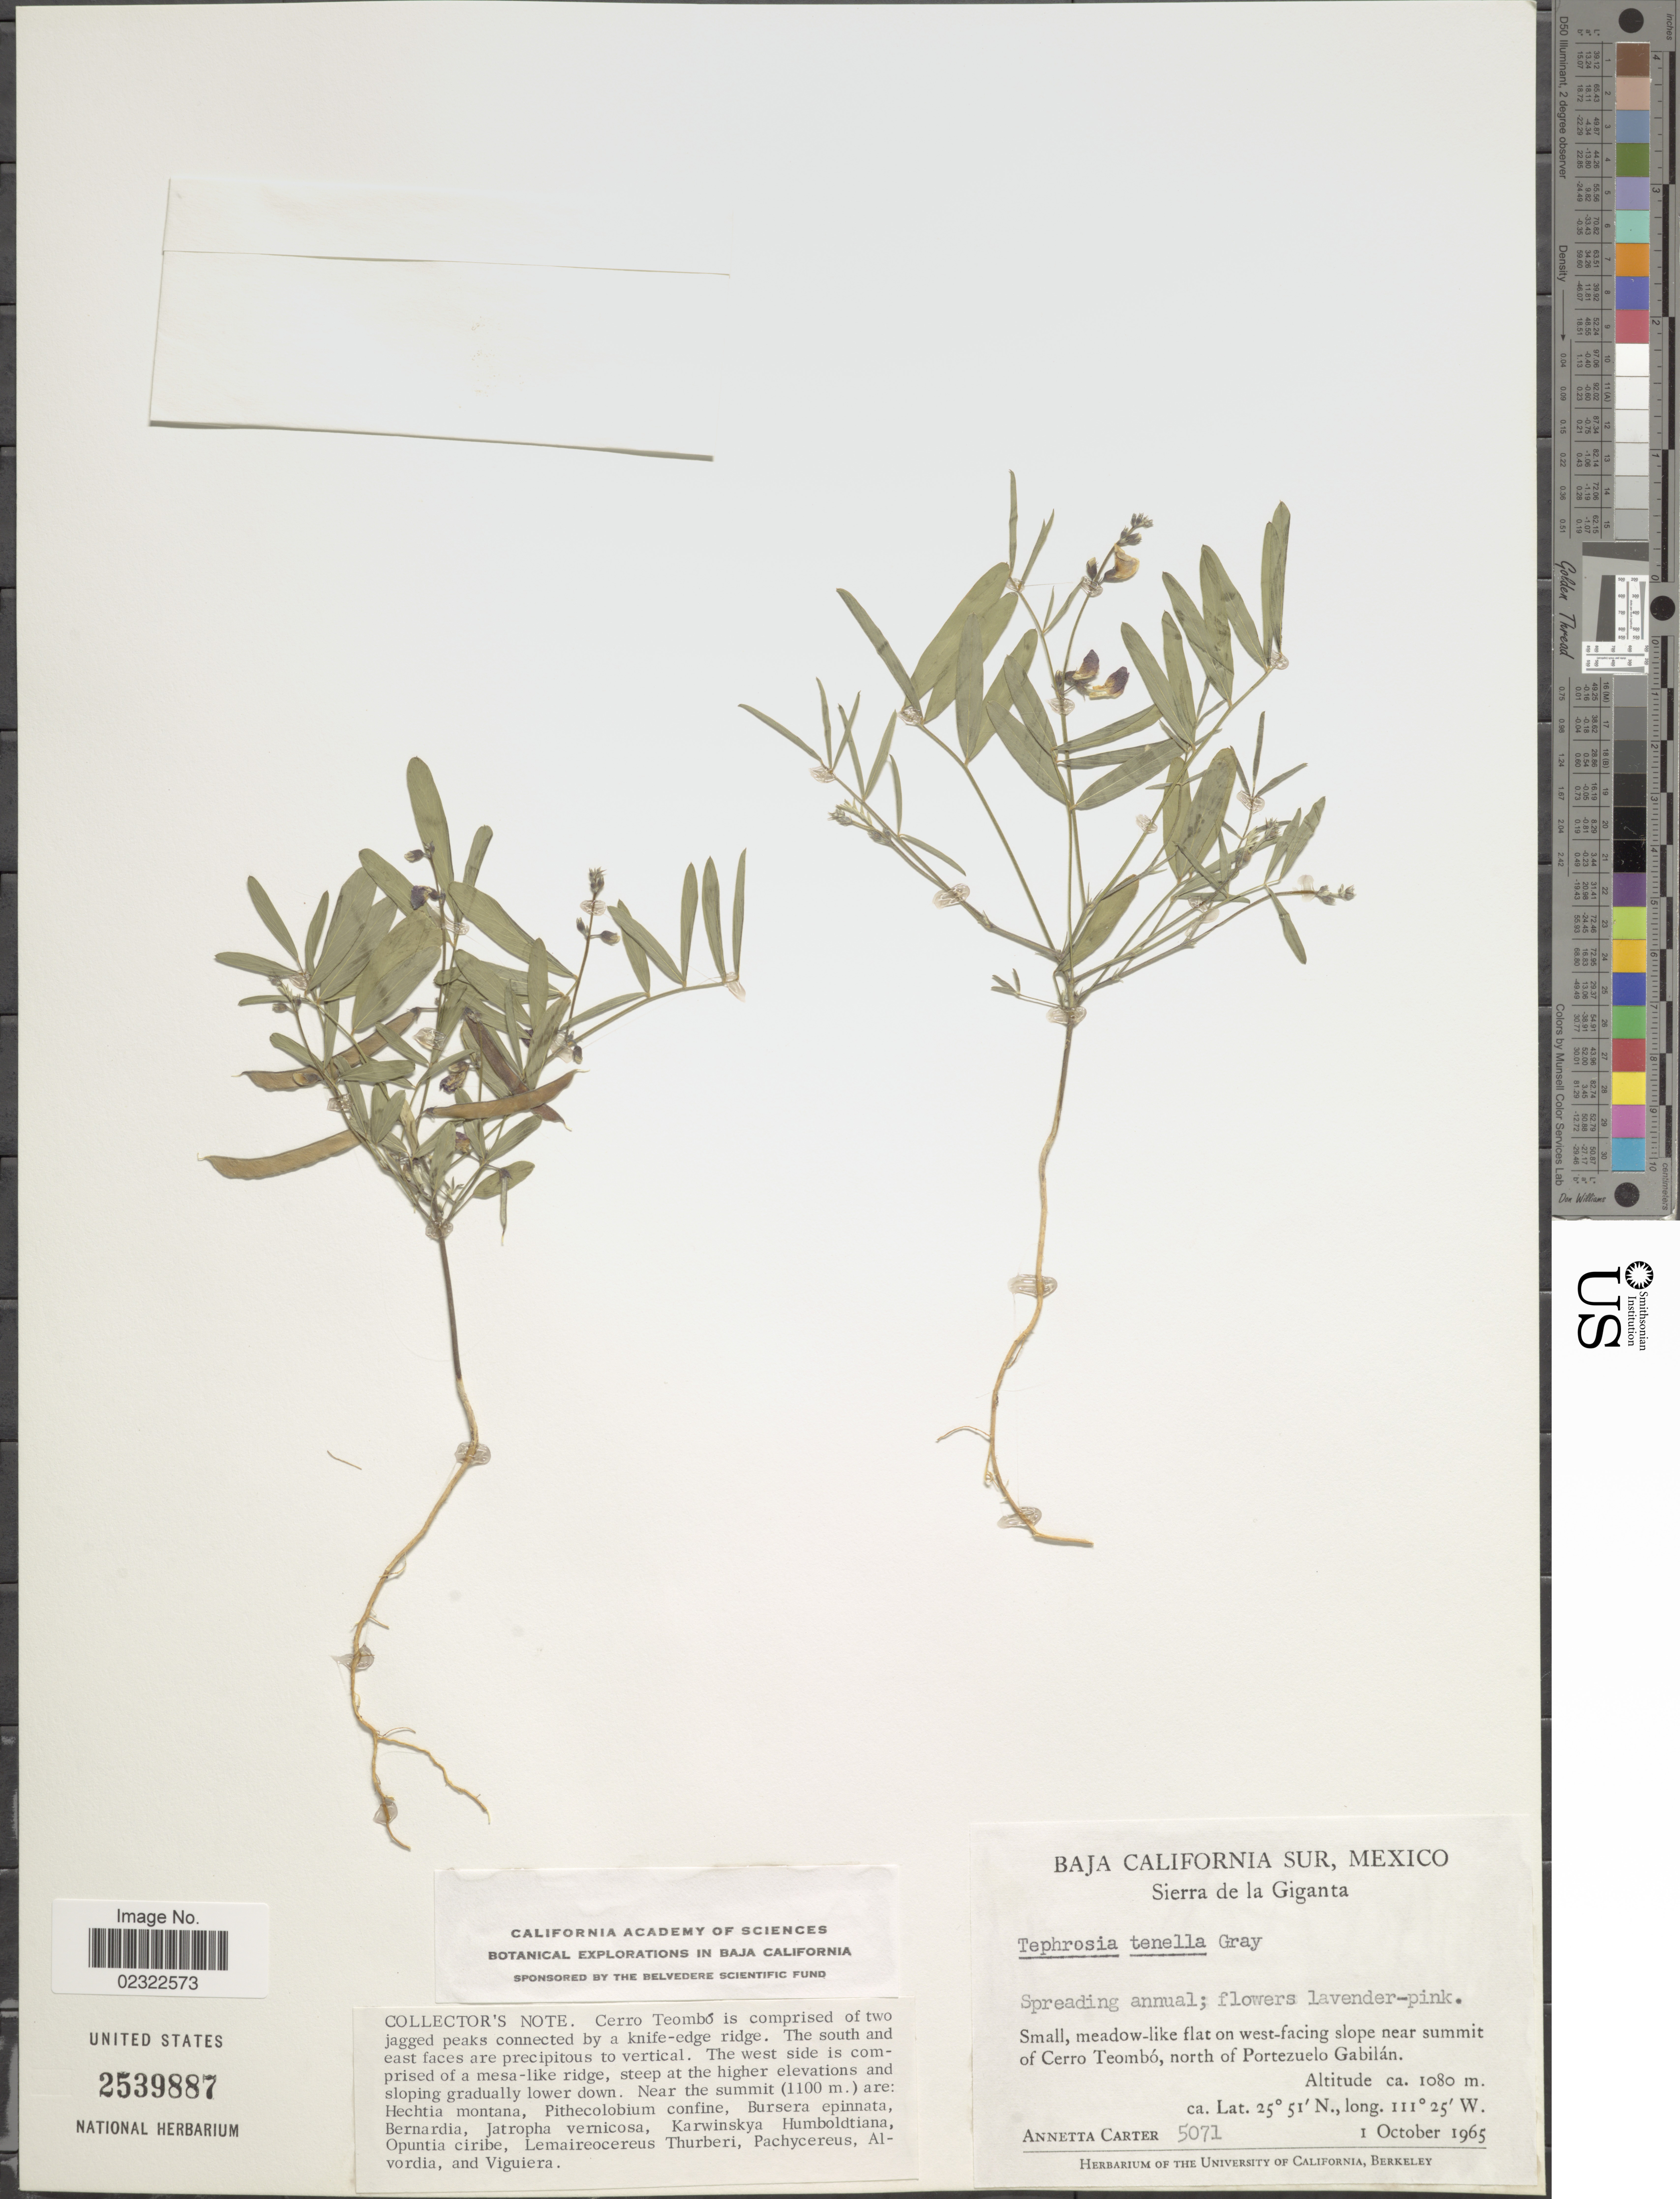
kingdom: Plantae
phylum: Tracheophyta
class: Magnoliopsida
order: Fabales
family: Fabaceae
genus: Tephrosia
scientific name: Tephrosia tenella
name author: A. Gray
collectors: A. Carter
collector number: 5071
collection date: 1965-10-01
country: Mexico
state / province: Baja California Sur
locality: Baja California Sur, Mexico, Sierra de la Giganta. Small, meadow- like flat on west-faing slope near summit of Cerro Teombo, north of Portezuelo Gabilan.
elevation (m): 1080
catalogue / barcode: US 2539887